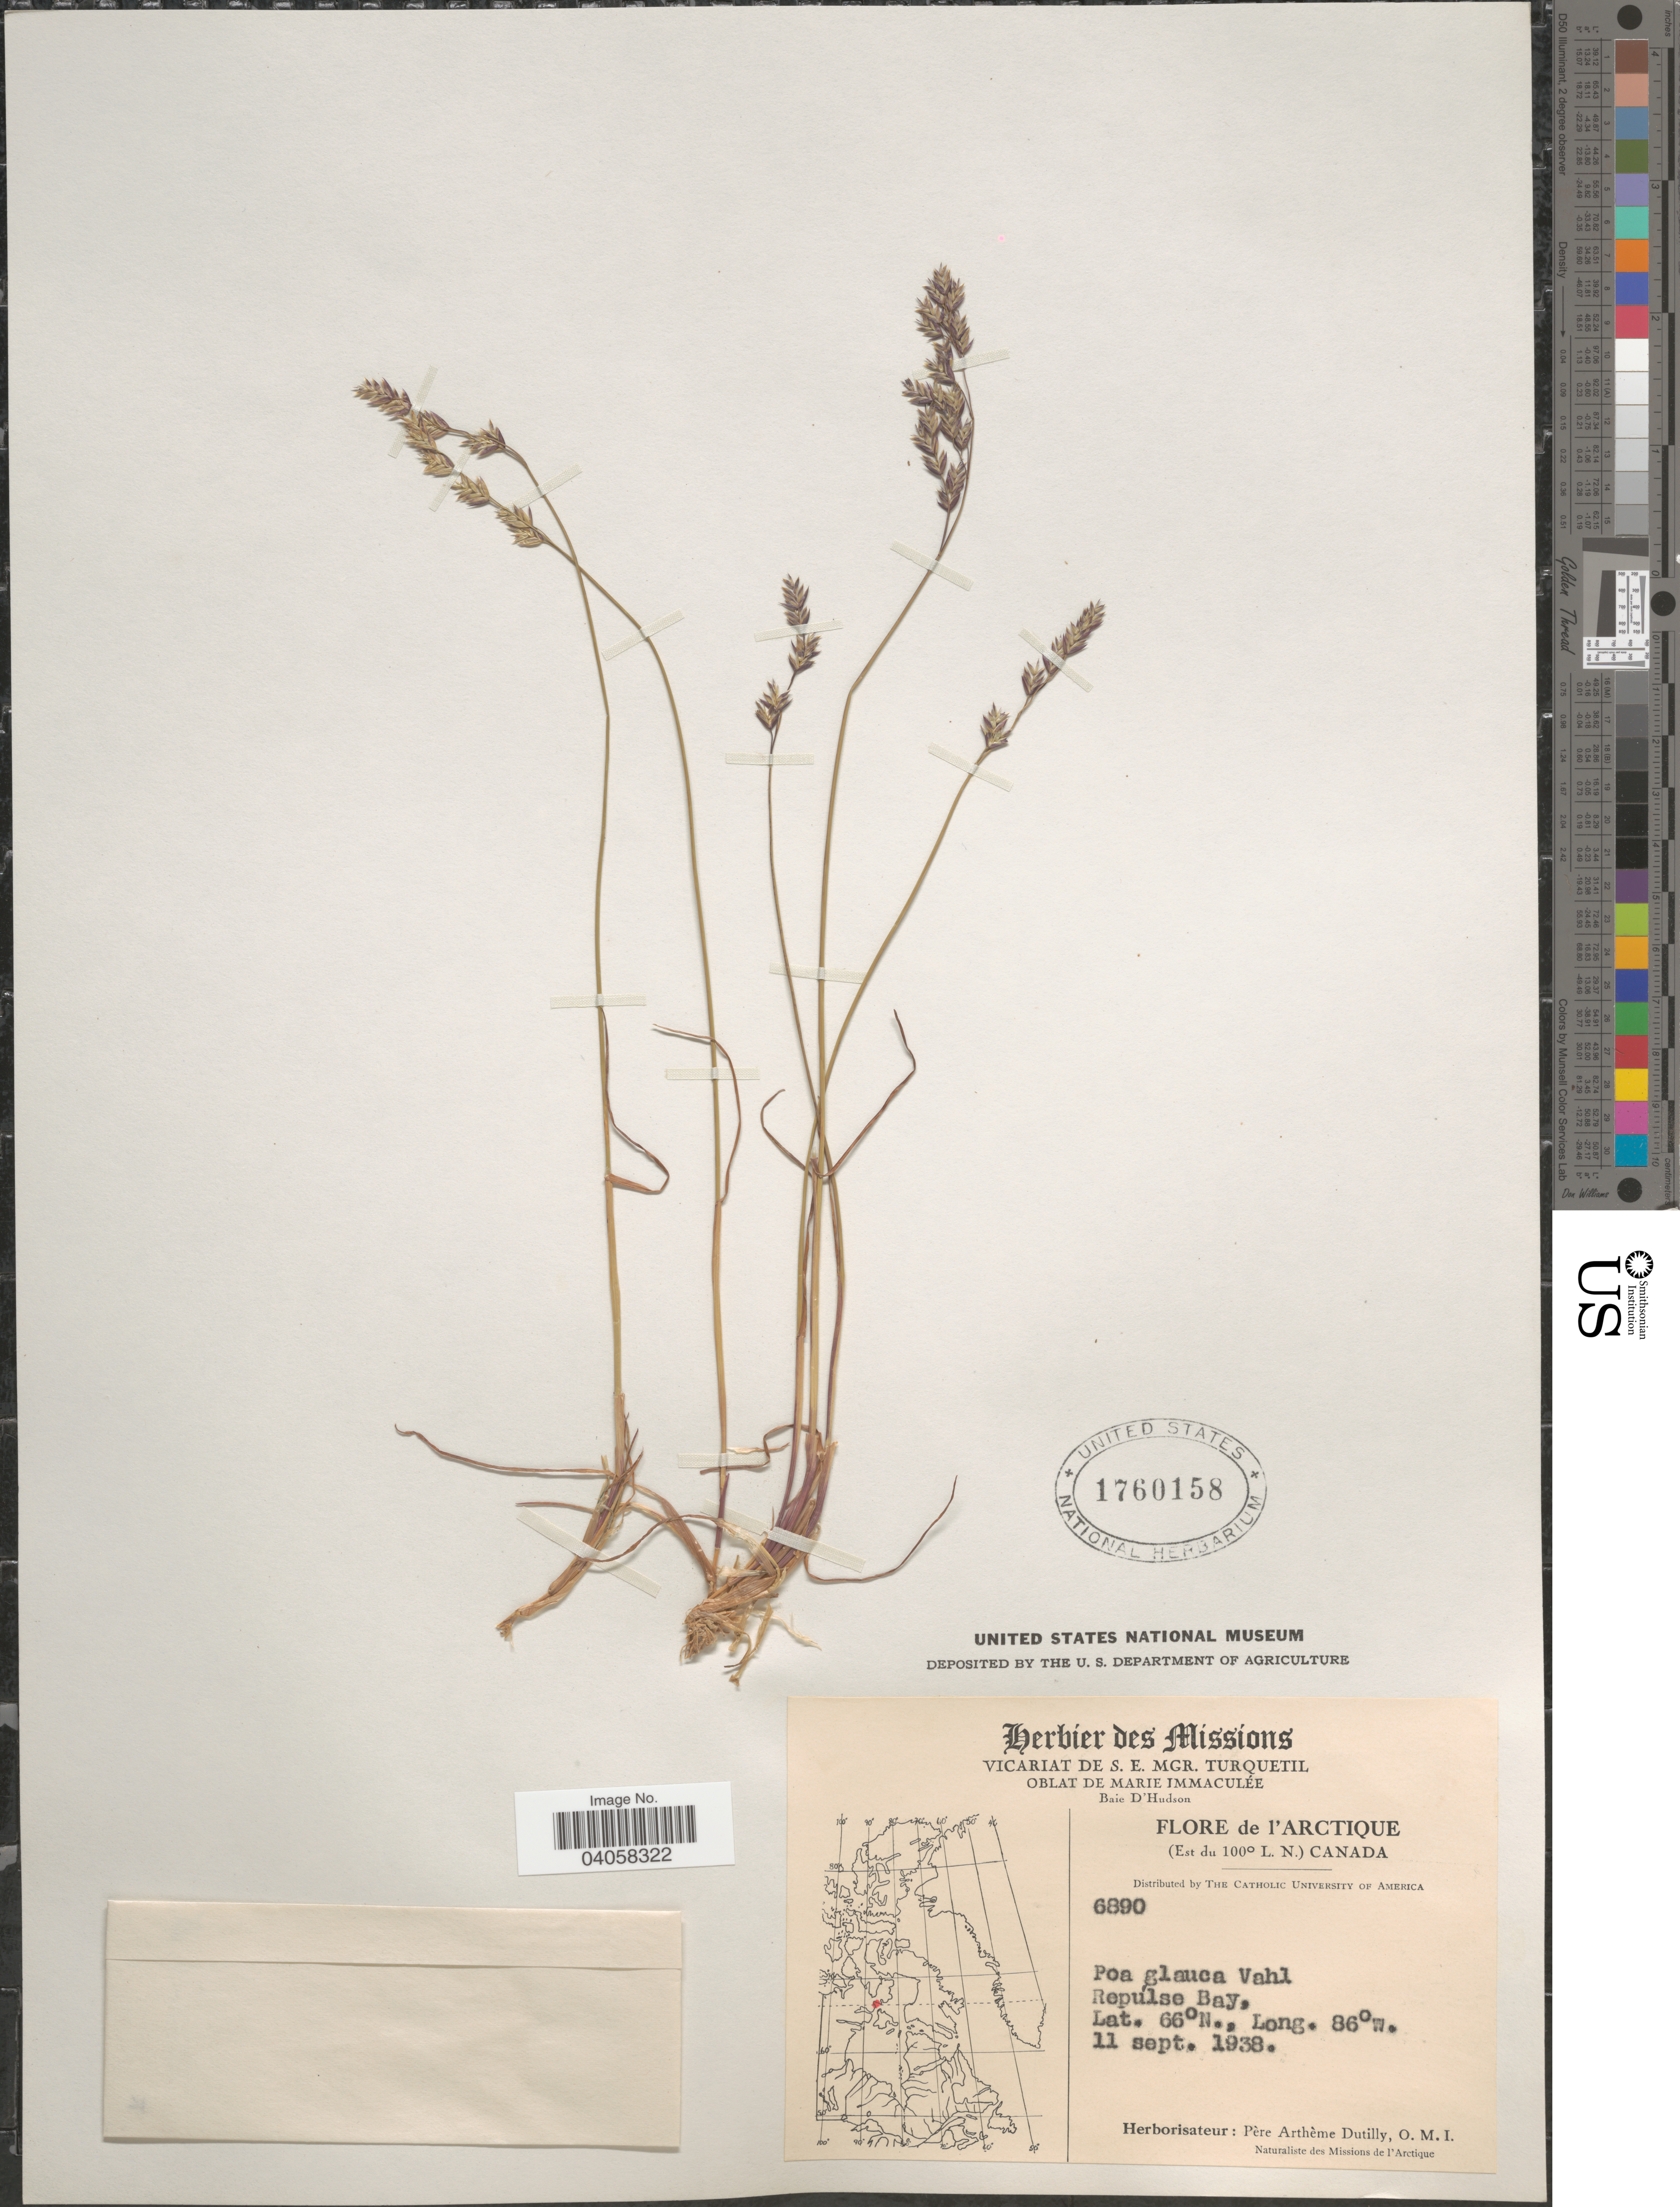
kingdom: Plantae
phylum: Tracheophyta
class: Liliopsida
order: Poales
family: Poaceae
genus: Poa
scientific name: Poa glauca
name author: Vahl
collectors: P. Dutilly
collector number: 6890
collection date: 1938-09-11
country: Canada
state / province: Nunavut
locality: Arctique (Est du 100° L. N.) Canada. Repulse Bay.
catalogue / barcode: US 1760158